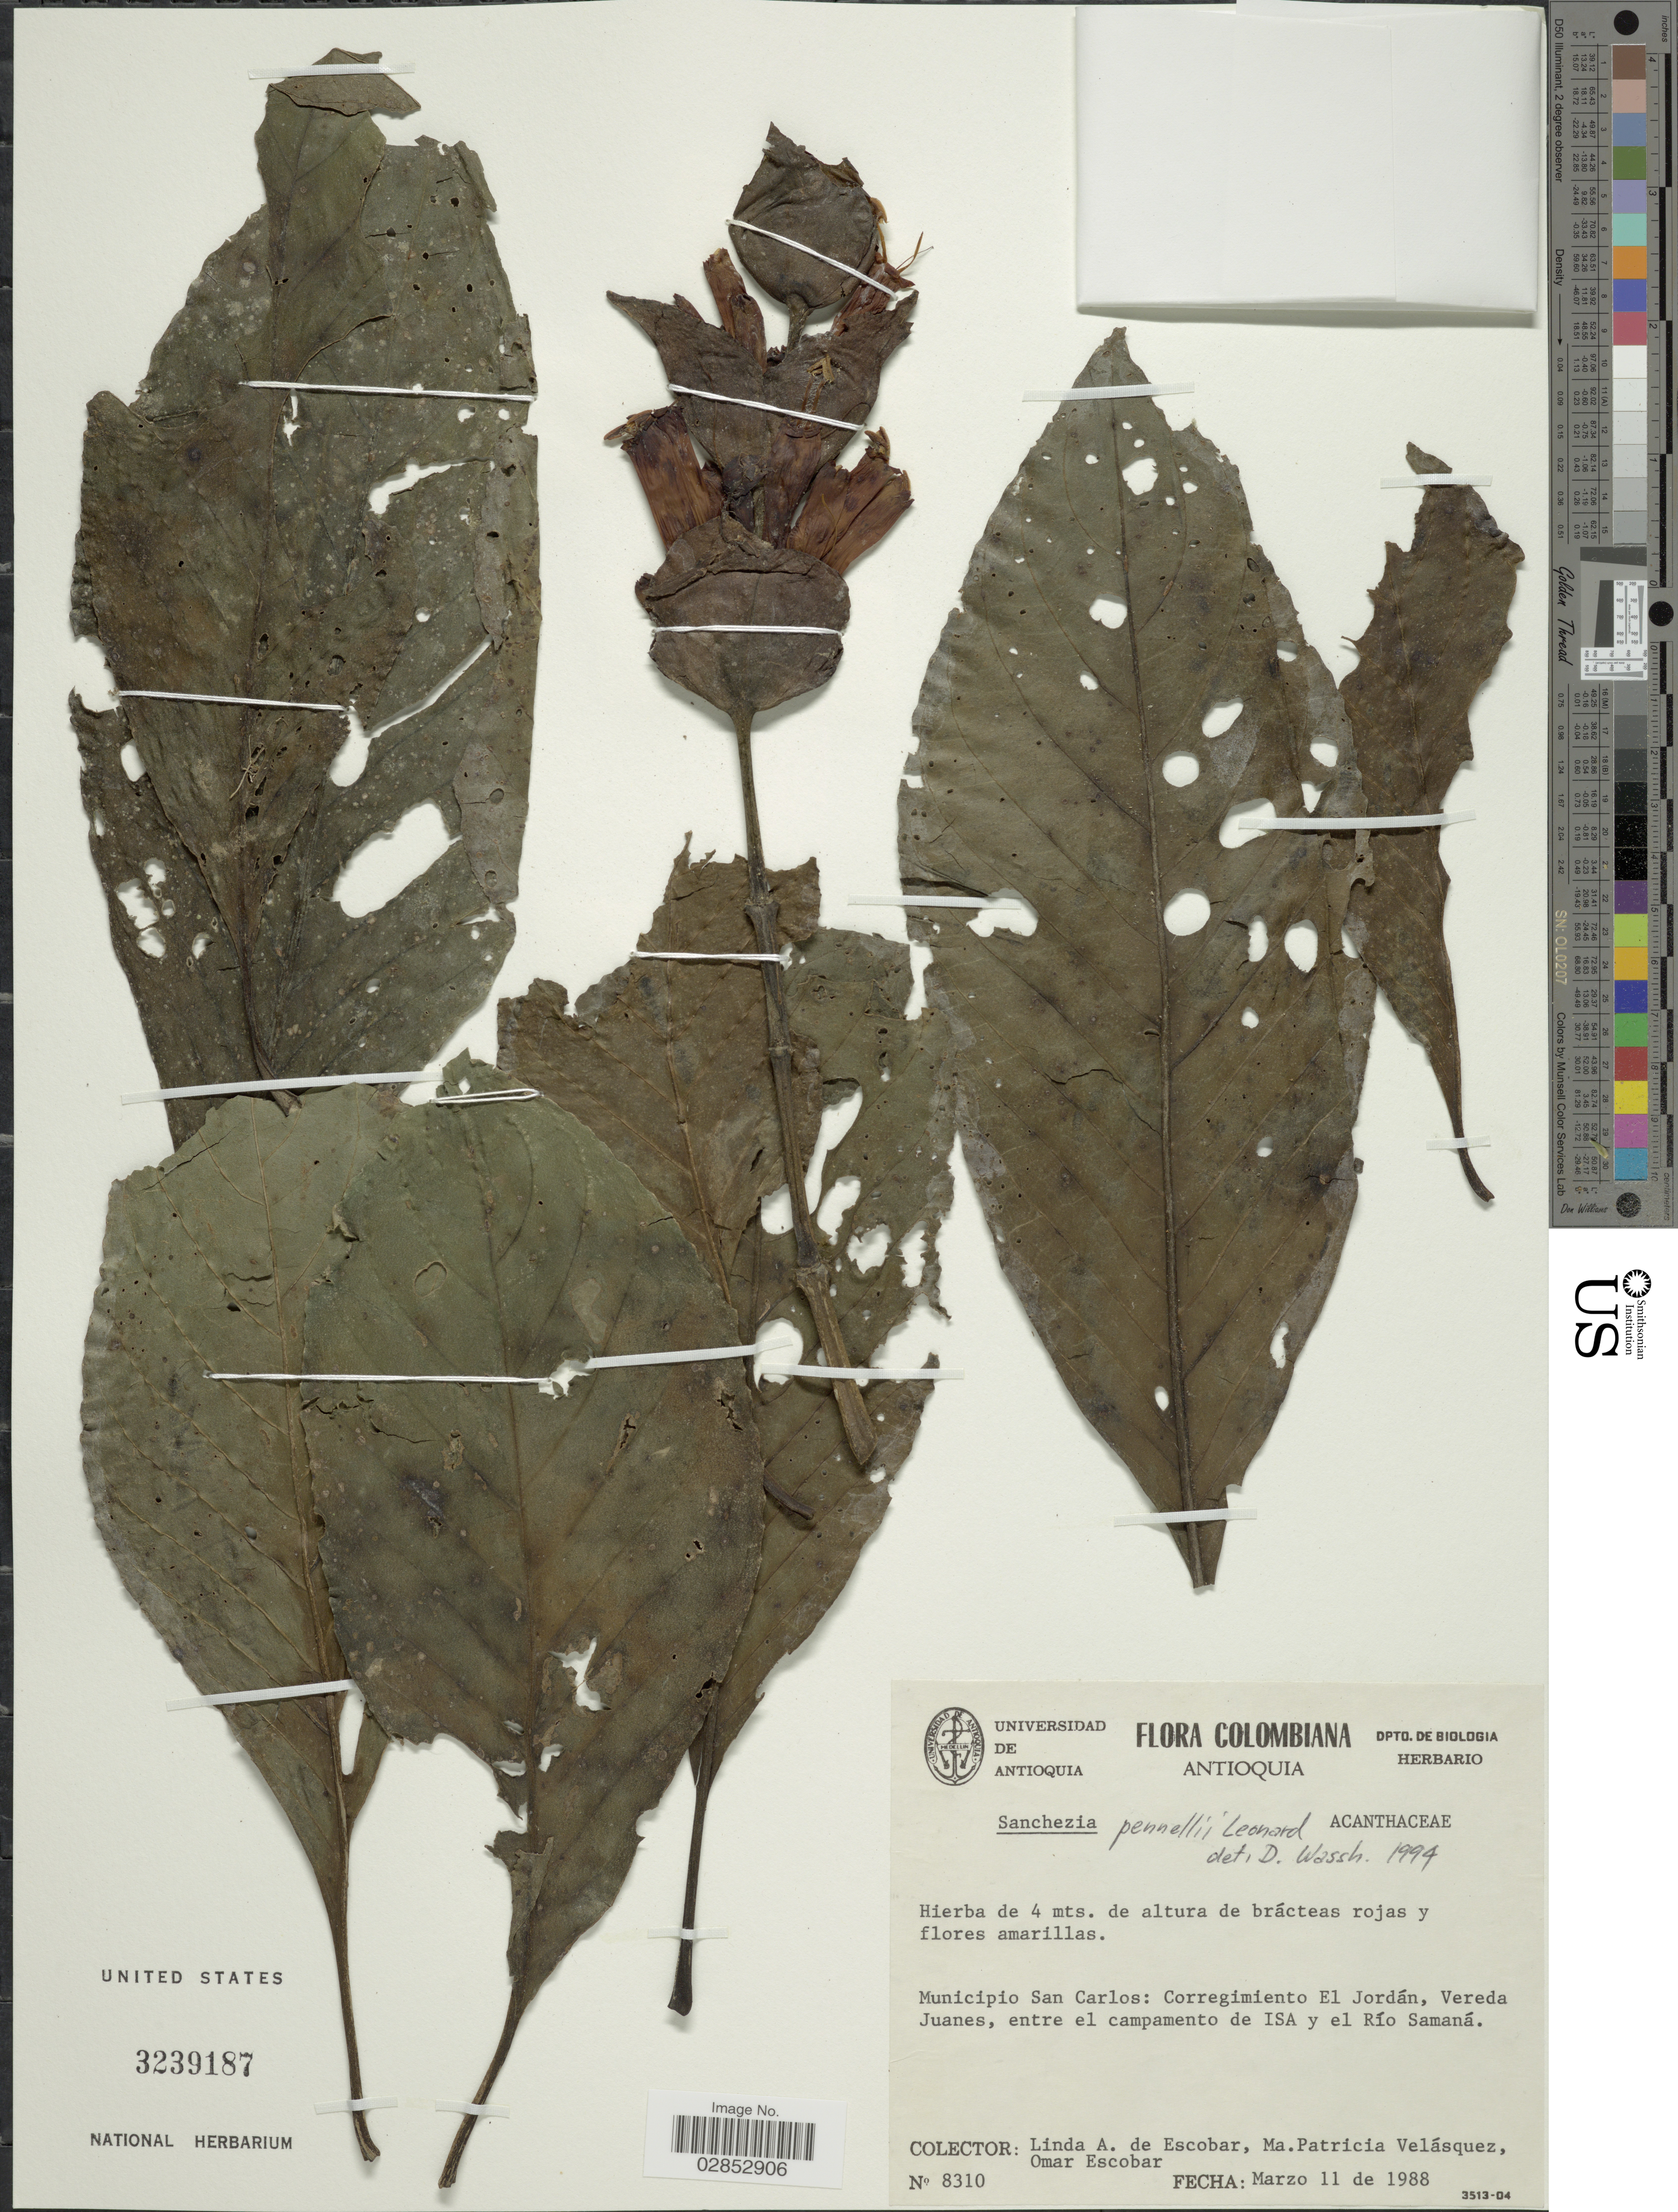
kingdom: Plantae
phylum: Tracheophyta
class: Magnoliopsida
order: Lamiales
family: Acanthaceae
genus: Sanchezia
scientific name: Sanchezia macrocnemis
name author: (Nees) Wassh.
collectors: L. K. de Escobar, M. P. Velásquez & O. D. Escobar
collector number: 8310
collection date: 1988-03-11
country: Colombia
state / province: Antioquia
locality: Municipio San Carlos: Corregimiento El Jordán, Vereda Juanes, entre el campamento de ISA y el Río Samaná.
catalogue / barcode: US 3239187